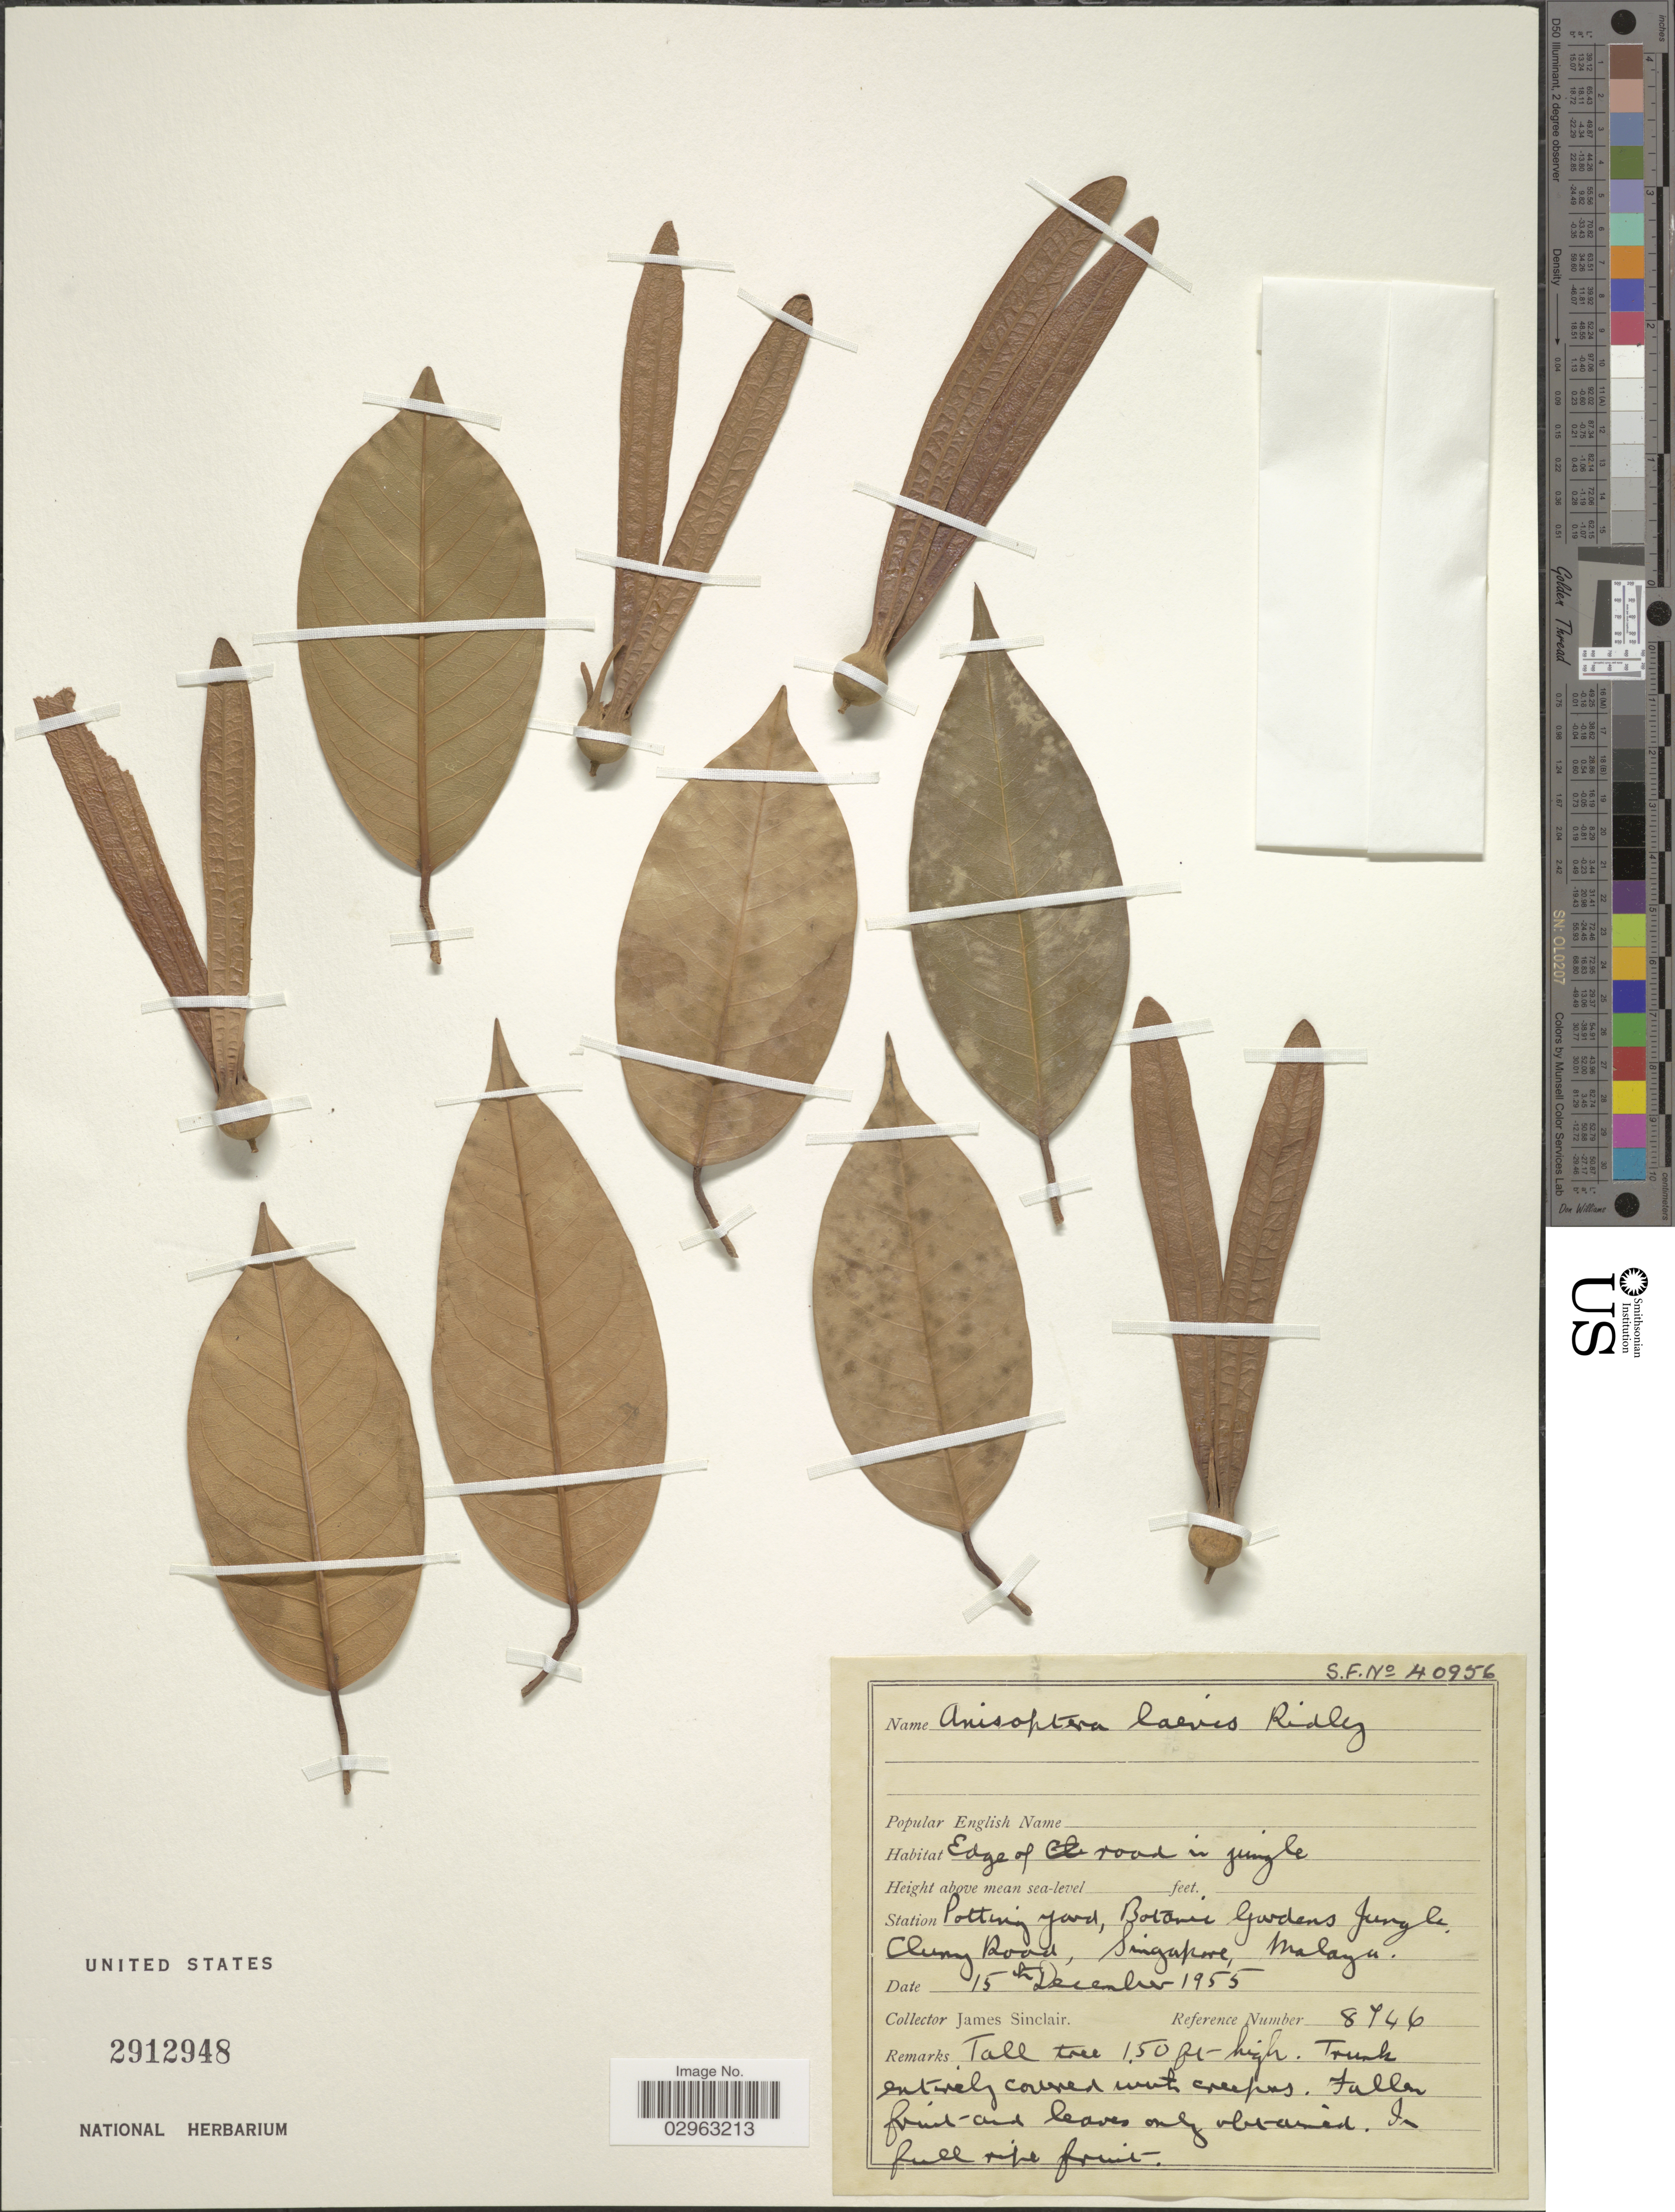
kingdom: Plantae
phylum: Tracheophyta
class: Magnoliopsida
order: Malvales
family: Dipterocarpaceae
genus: Anisoptera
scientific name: Anisoptera laevis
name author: Ridl.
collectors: J. Sinclair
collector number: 8746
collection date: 1955-12-15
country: Singapore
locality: Station Potting yard, Botanic Gardens Jungle. Cluny Road, Singapore, Malaya.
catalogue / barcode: US 2912948